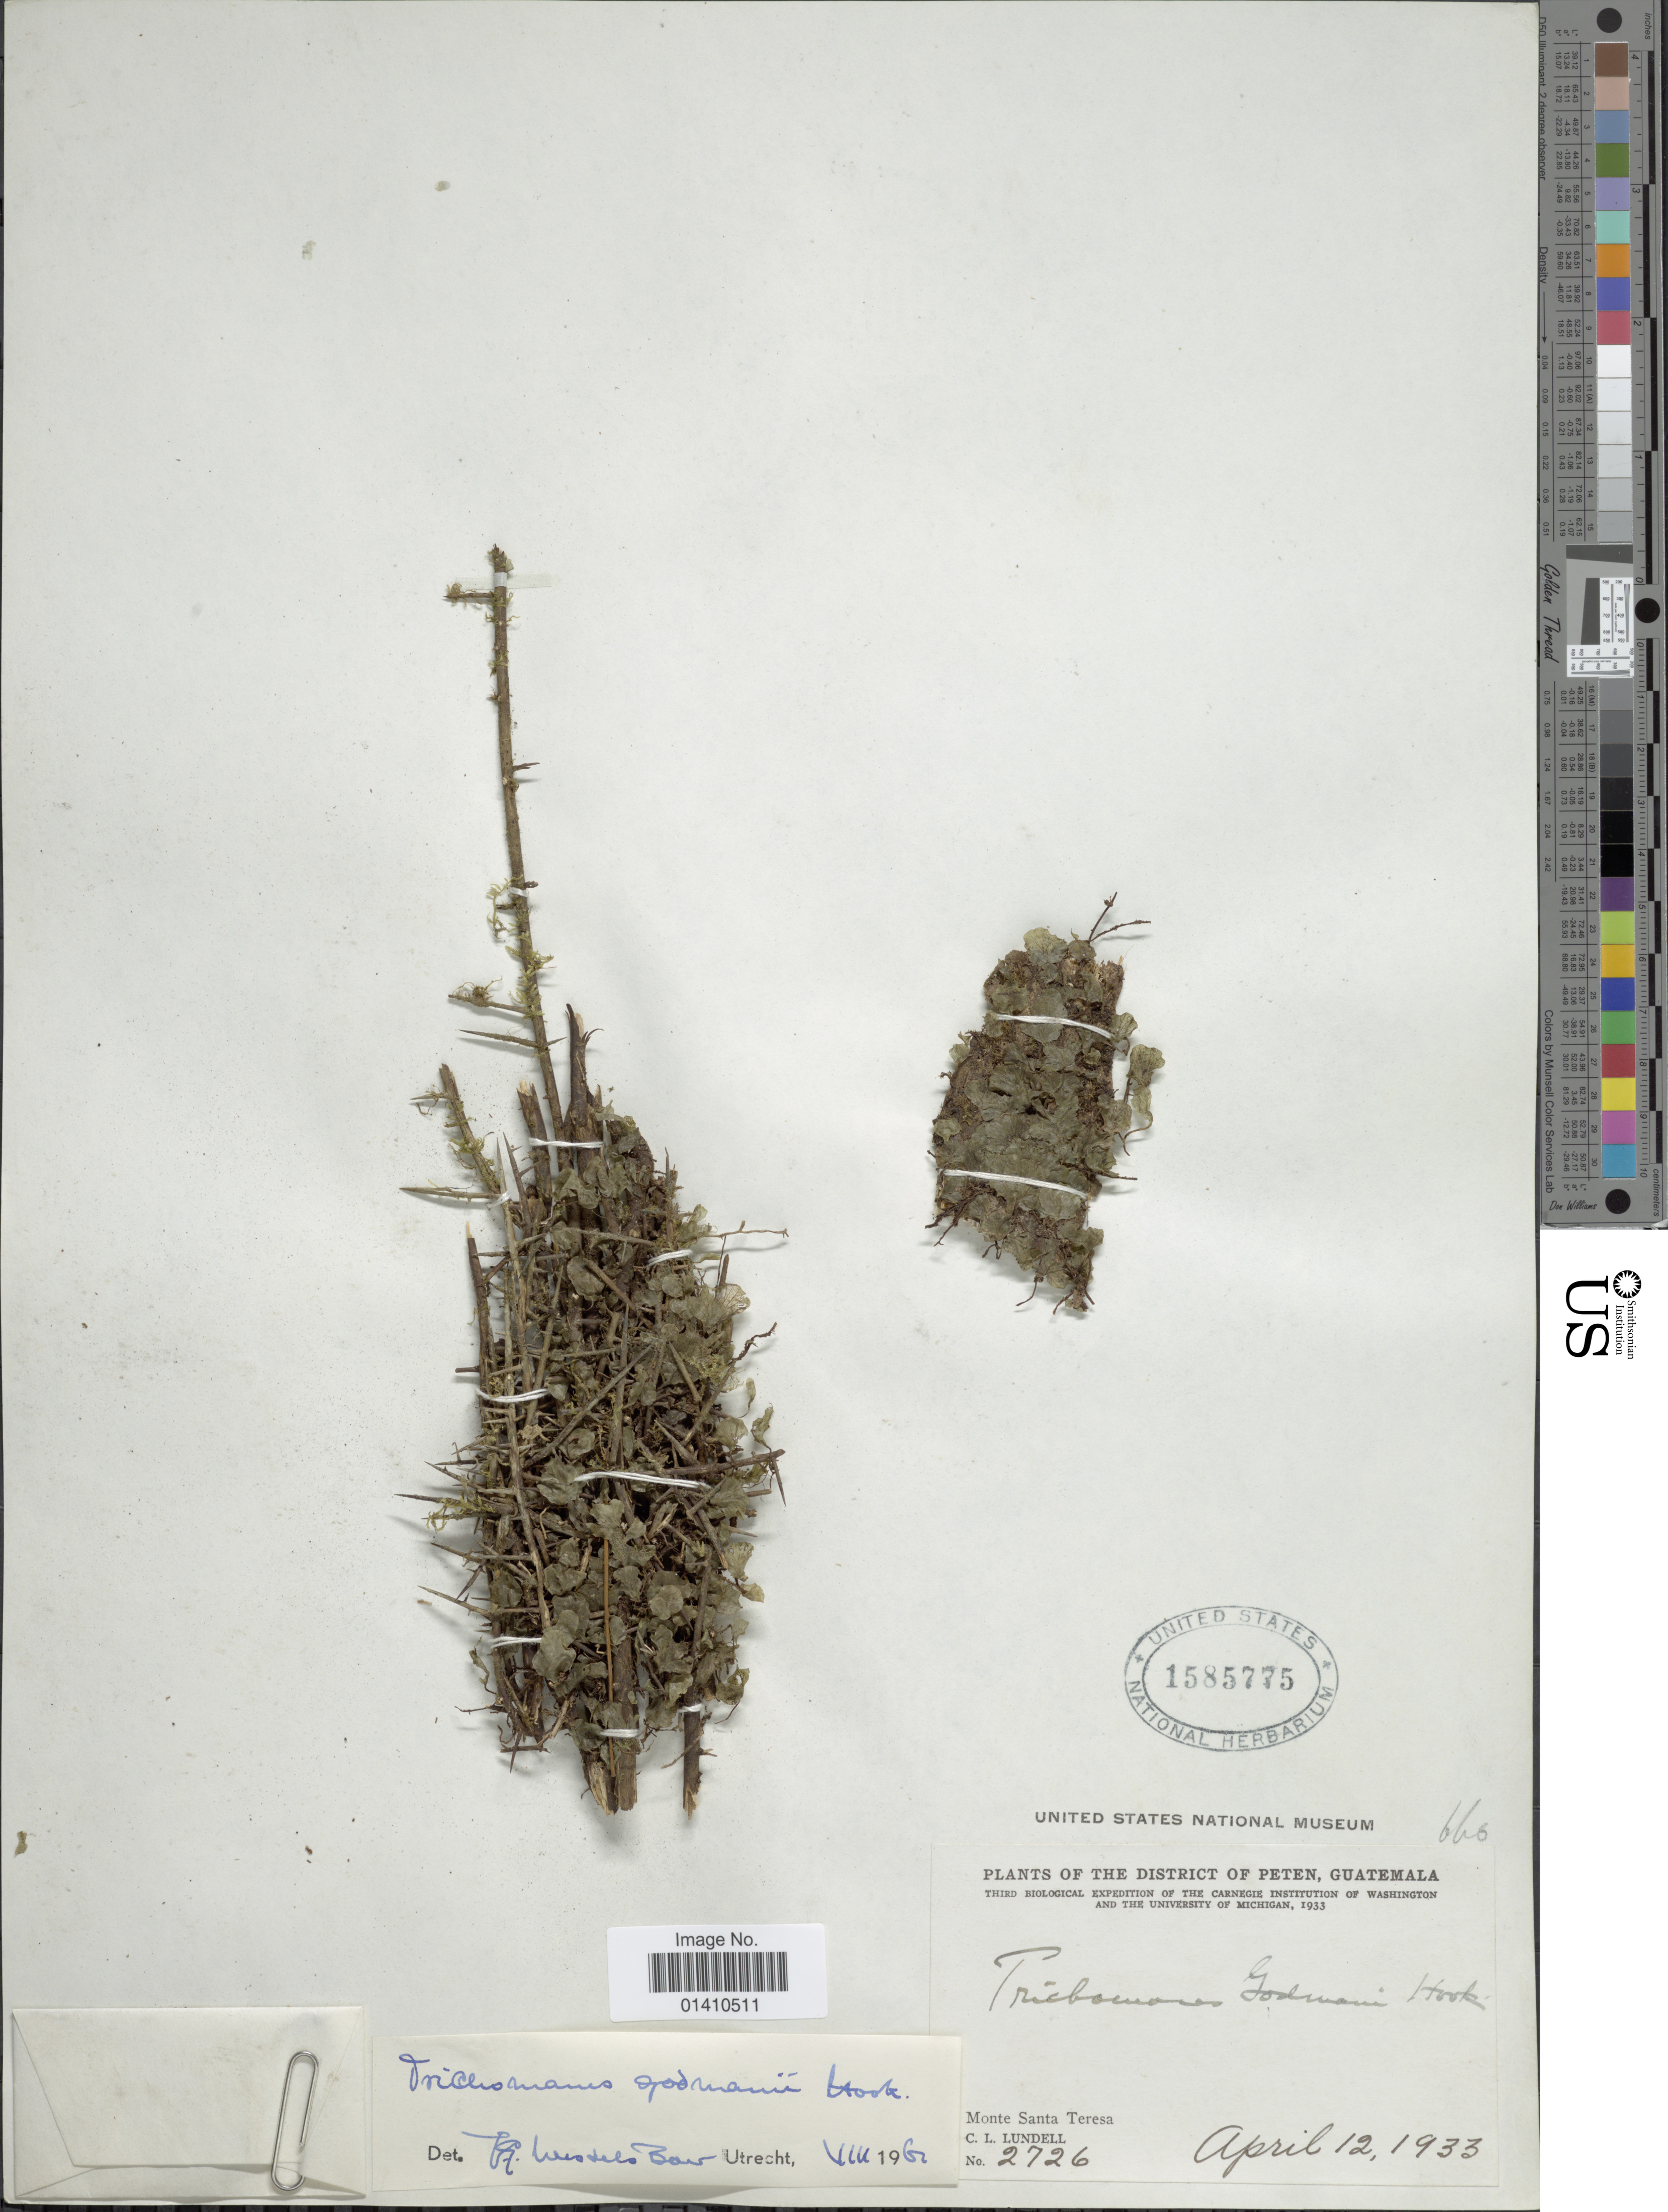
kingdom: Plantae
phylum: Tracheophyta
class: Polypodiopsida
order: Hymenophyllales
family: Hymenophyllaceae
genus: Didymoglossum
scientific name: Didymoglossum godmanii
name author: (Hook. ex Baker) Ebihara & Dubuisson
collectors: C. L. Lundell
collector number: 2726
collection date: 1933-04-12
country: Guatemala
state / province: El Petén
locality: Monte Santa Teresa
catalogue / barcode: US 1585775